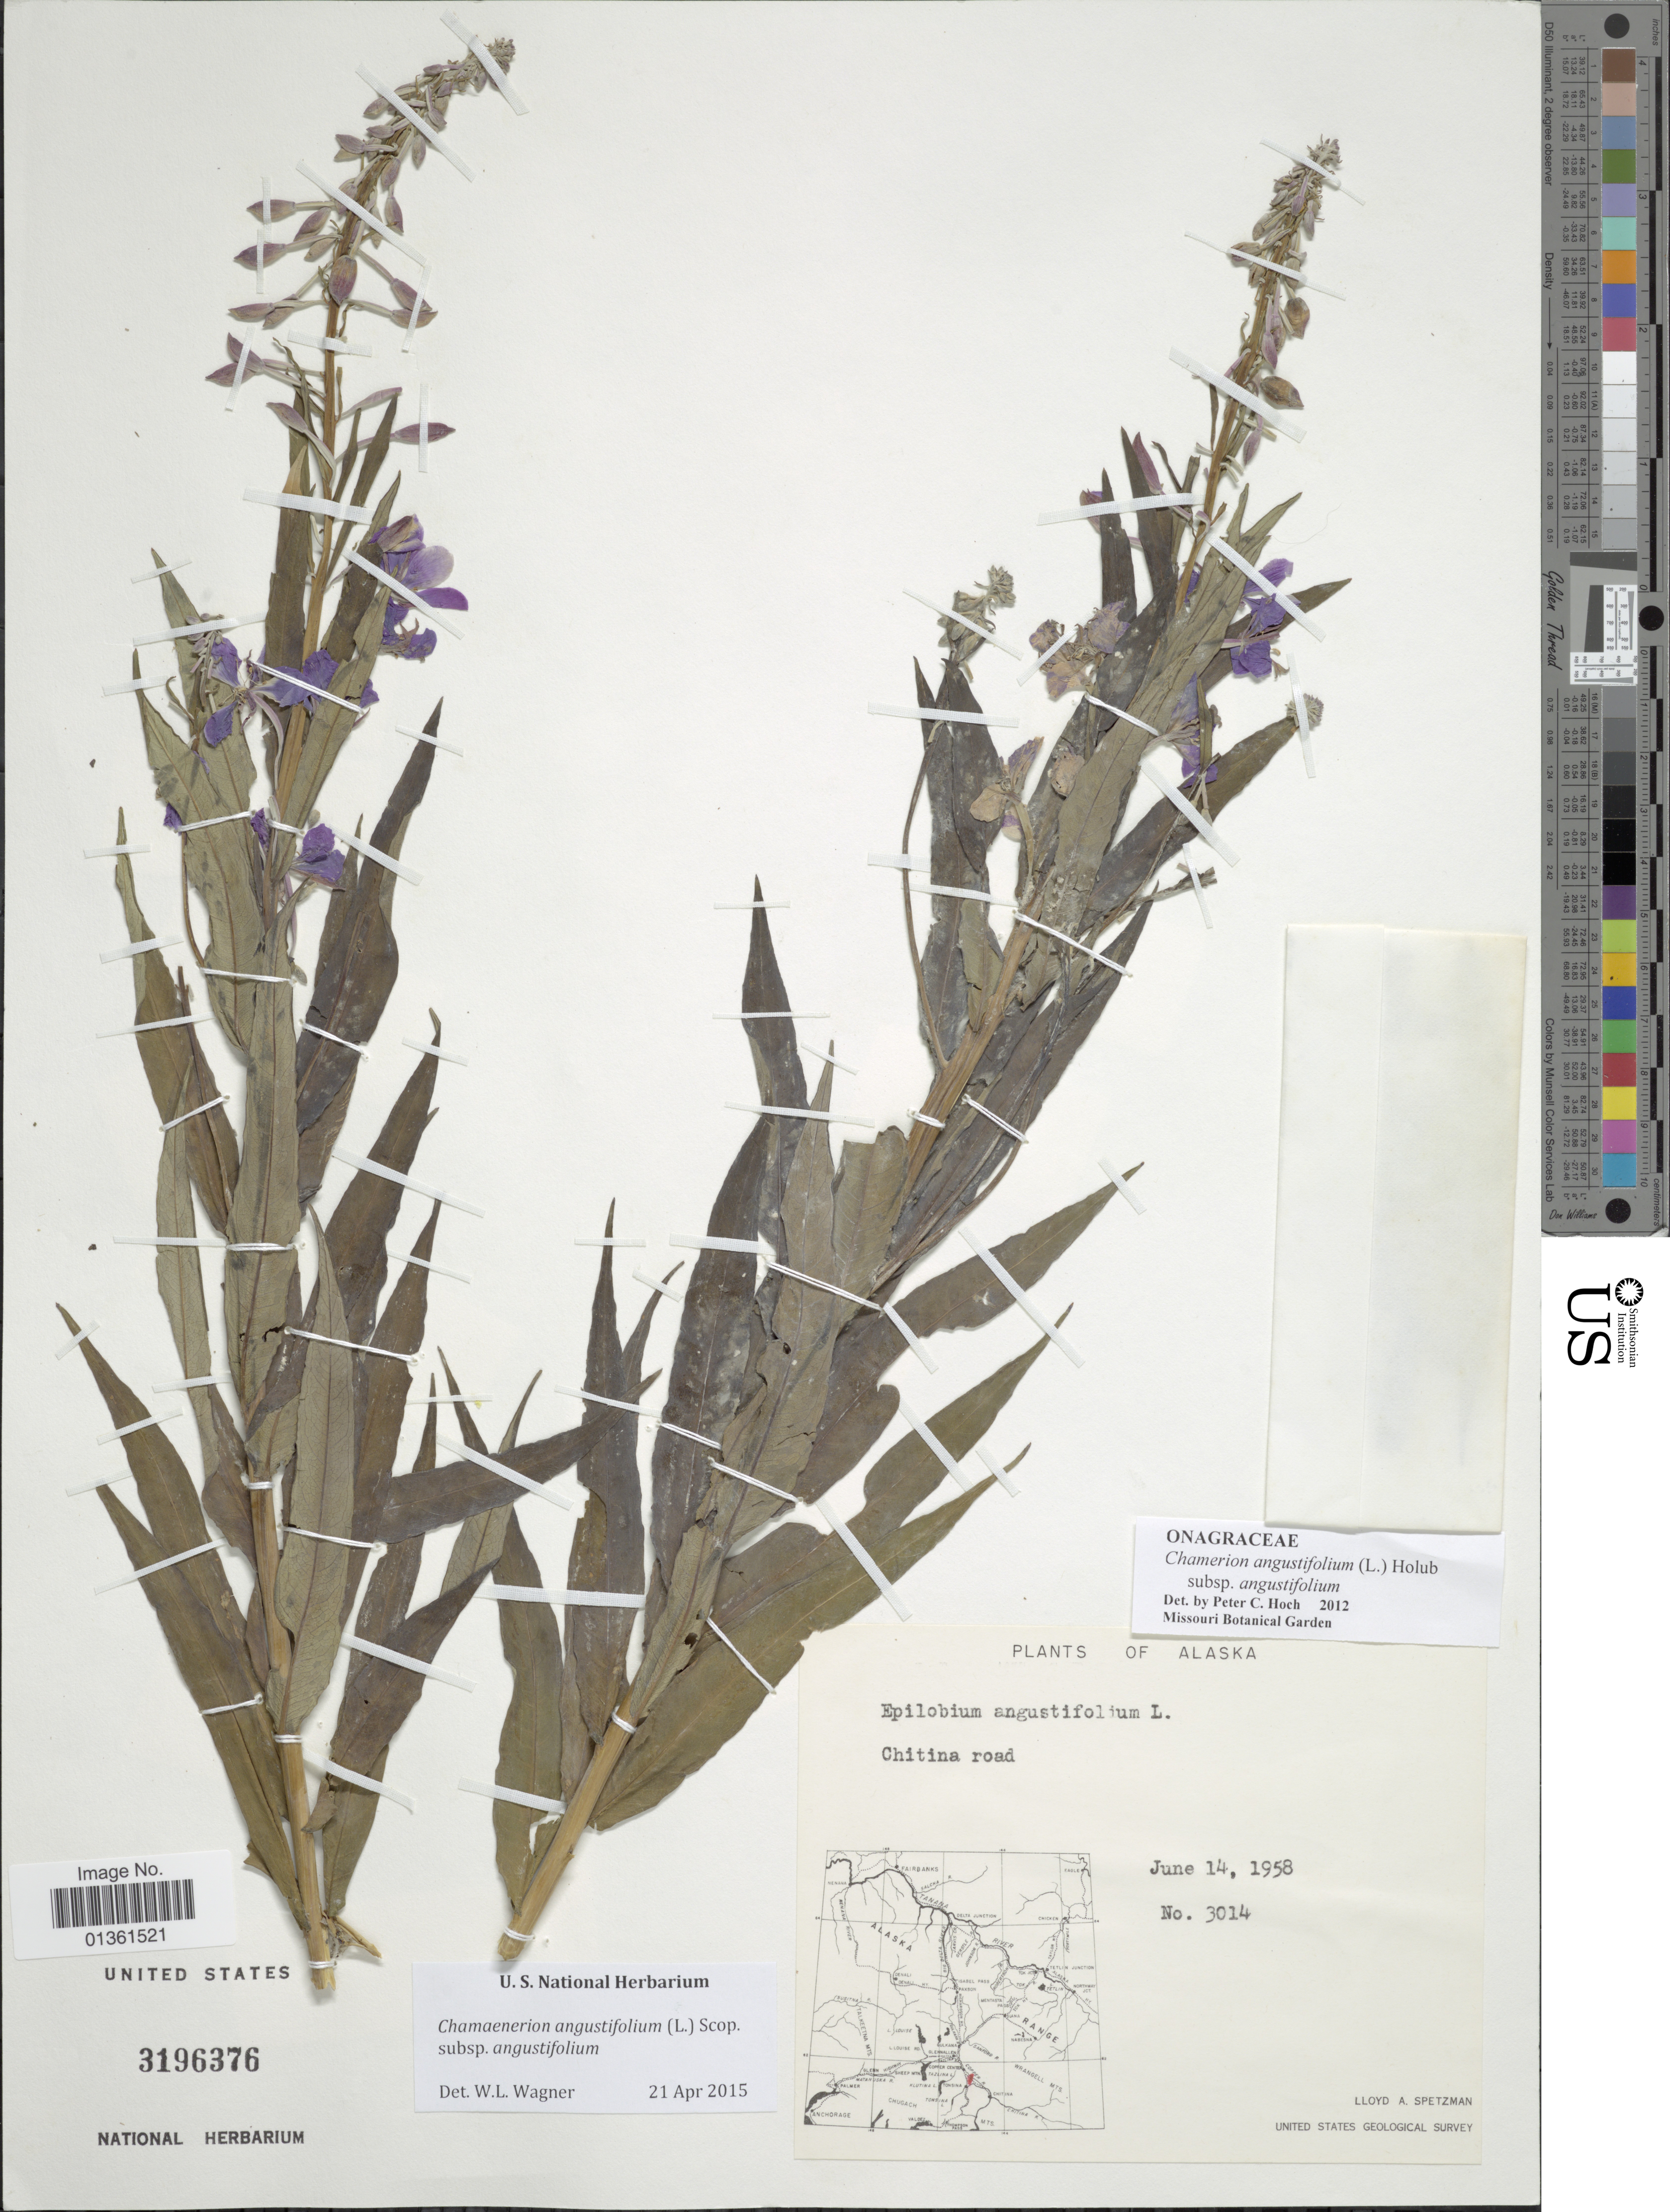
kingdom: Plantae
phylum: Tracheophyta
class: Magnoliopsida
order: Myrtales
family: Onagraceae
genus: Chamaenerion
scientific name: Chamaenerion angustifolium subsp. angustifolium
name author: (L.) Scop.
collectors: L. Spetzman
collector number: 3014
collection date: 1958-06-14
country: United States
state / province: Alaska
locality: Chitina road.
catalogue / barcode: US 3196376